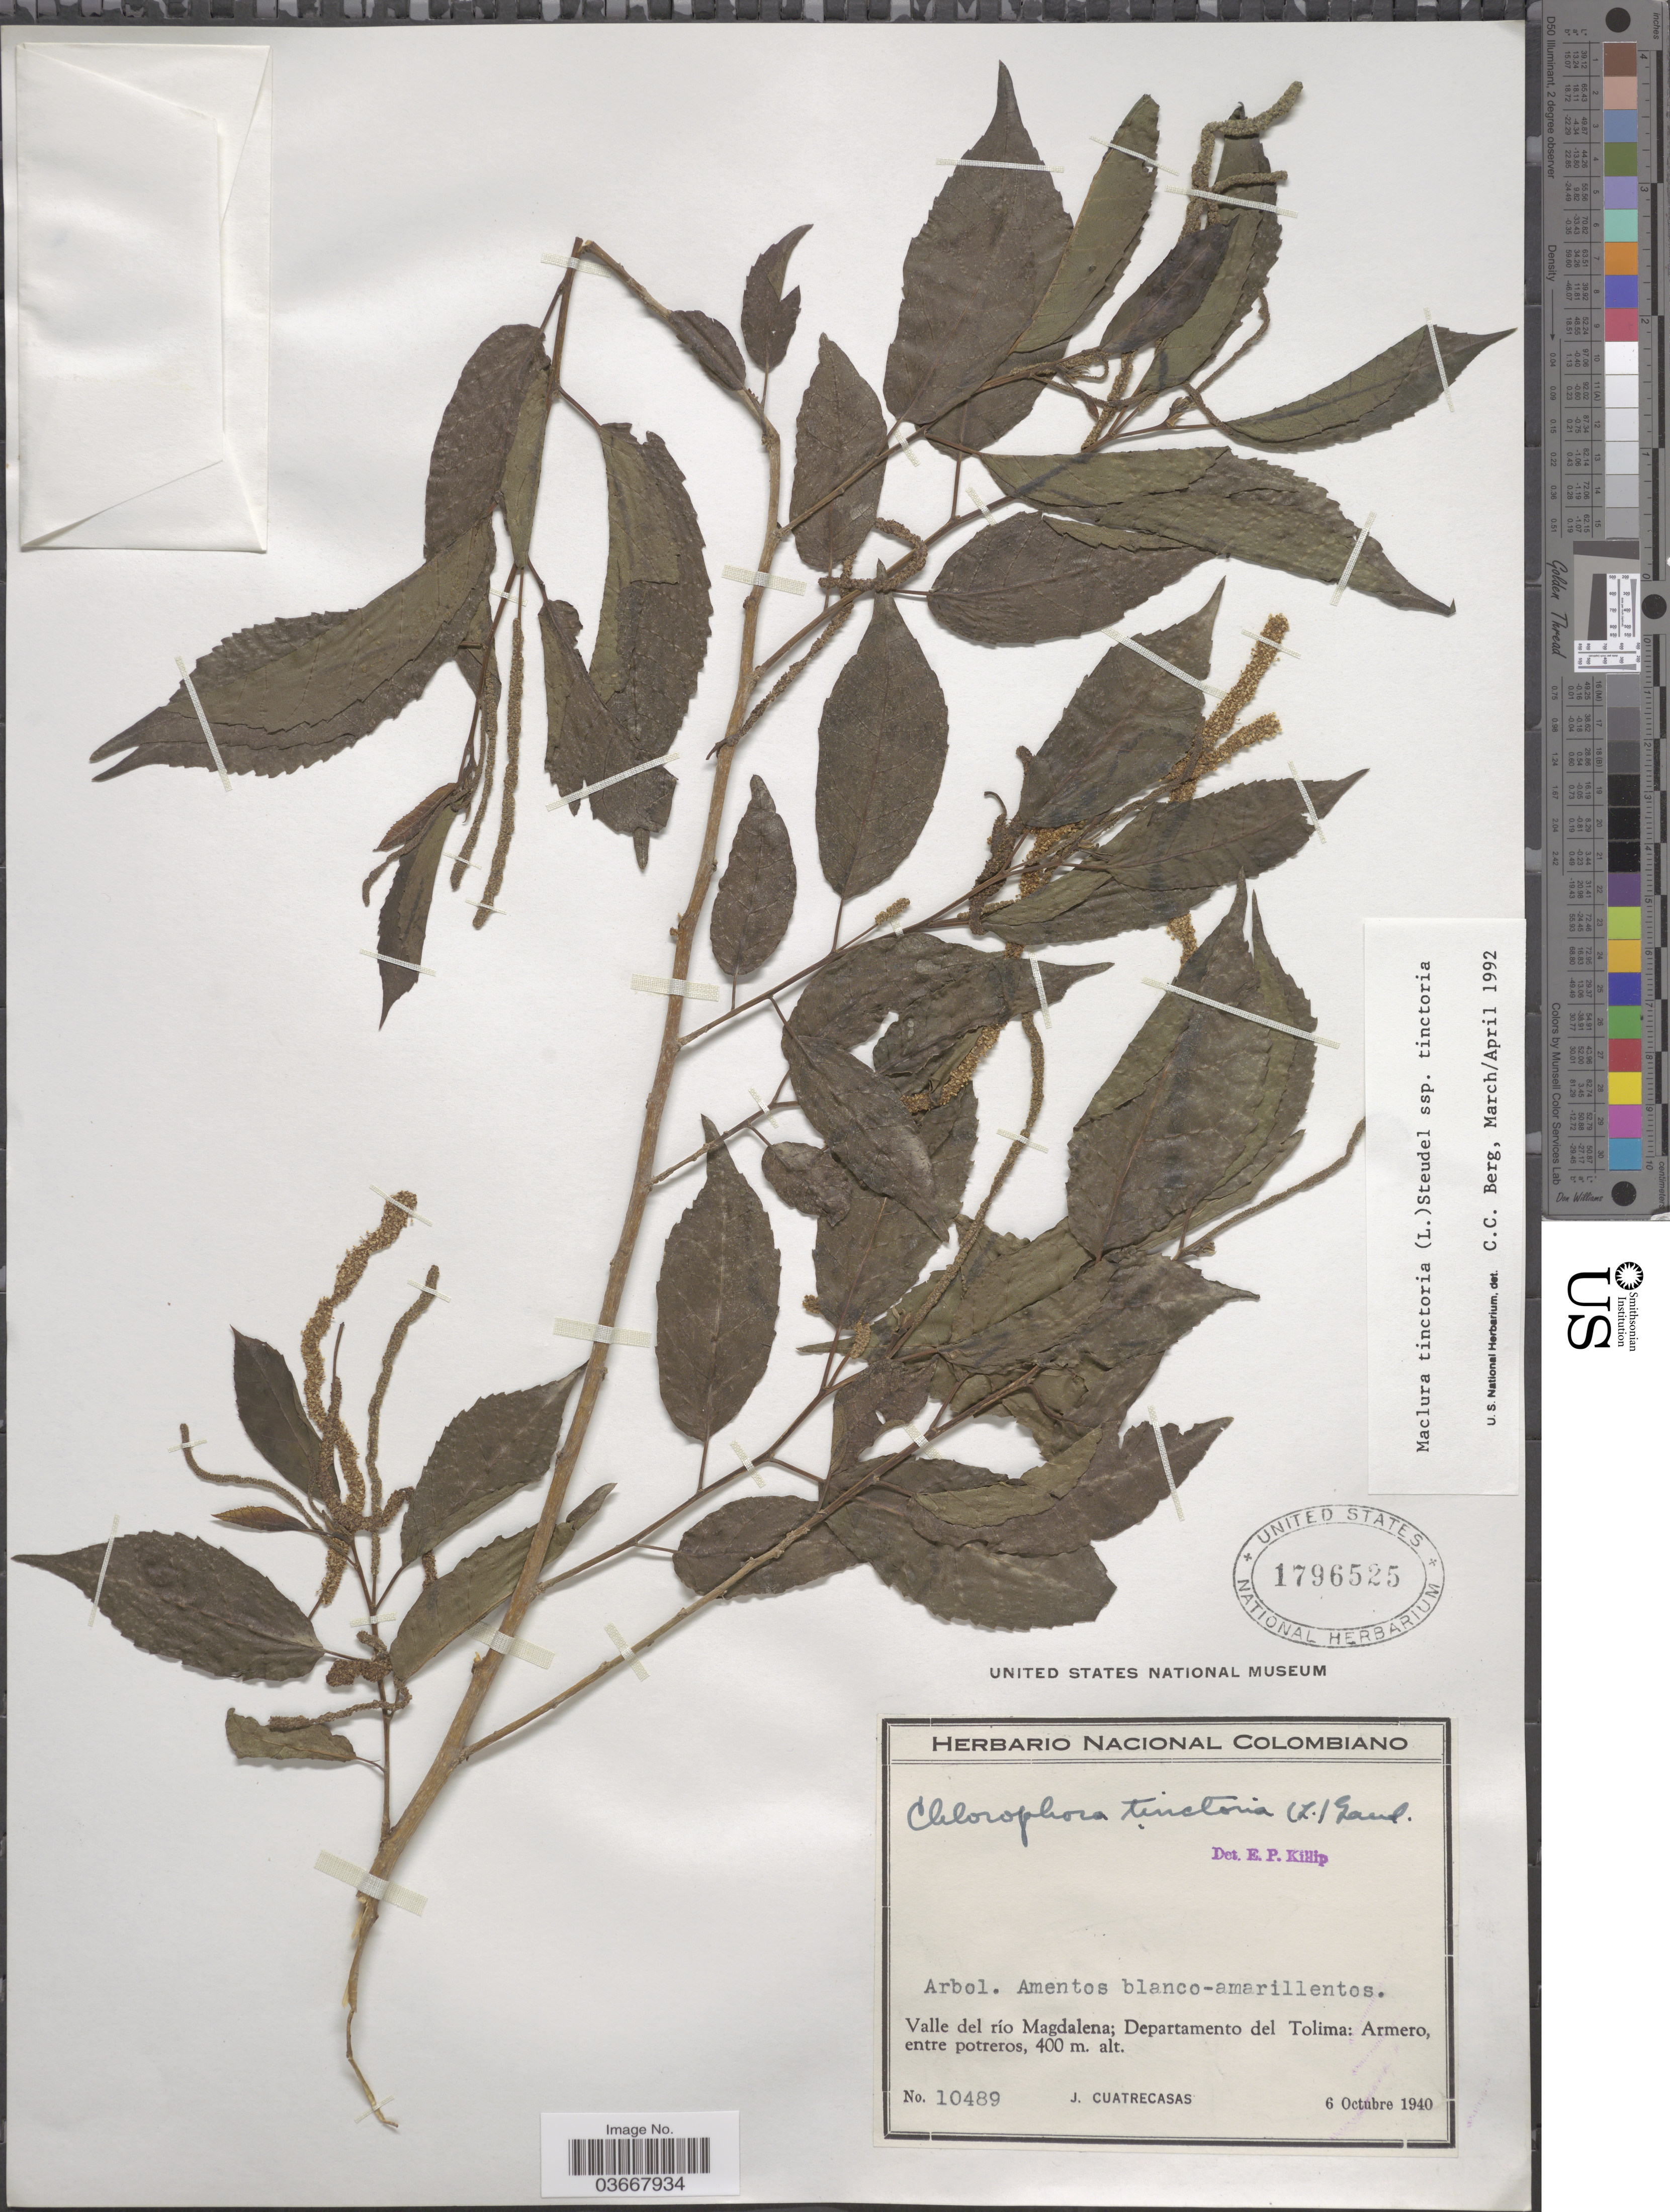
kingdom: Plantae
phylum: Tracheophyta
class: Magnoliopsida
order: Rosales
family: Moraceae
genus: Maclura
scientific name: Maclura tinctoria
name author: (L.) D. Don ex Steud.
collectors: J. Cuatrecasas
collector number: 10489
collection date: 1940-10-06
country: Colombia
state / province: Tolima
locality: Valle del río Magdalena; Departamento del Tolima: Armero, entre potreros.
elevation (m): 400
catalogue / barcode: US 1796525